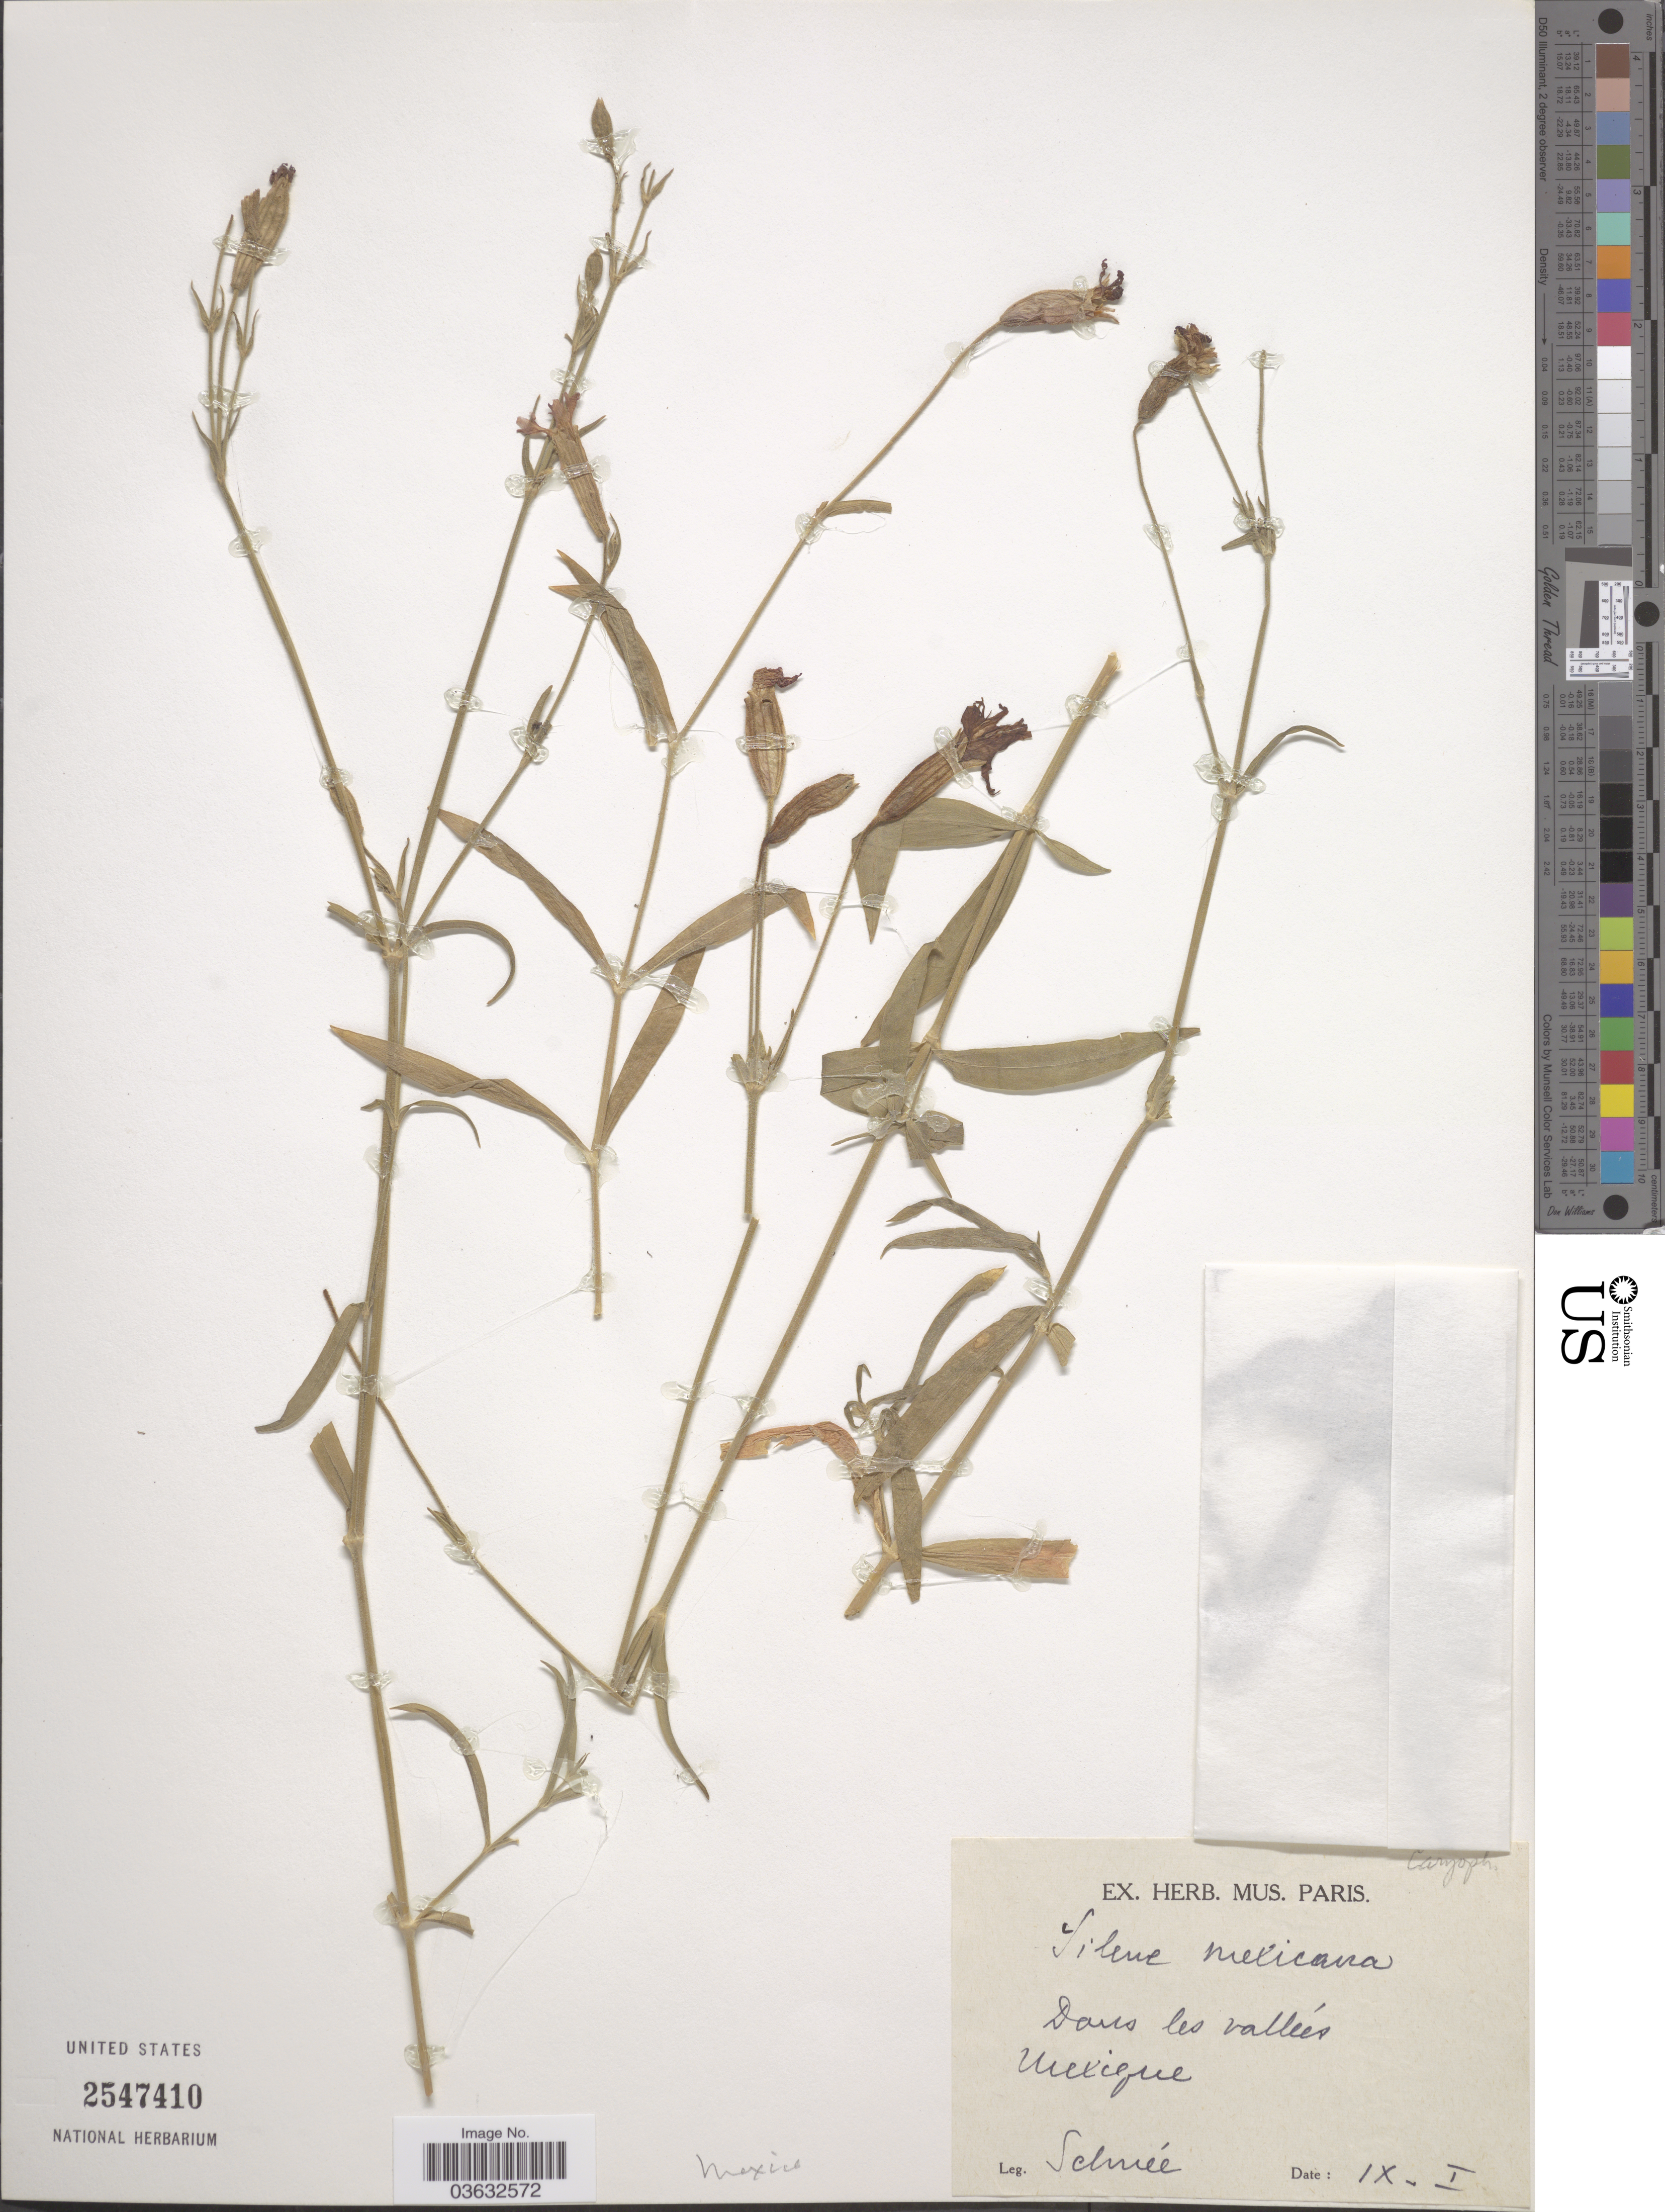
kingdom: Plantae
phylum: Tracheophyta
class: Magnoliopsida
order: Caryophyllales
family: Caryophyllaceae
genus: Silene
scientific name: Silene mexicana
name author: Moc. & Sessé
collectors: -- Schnée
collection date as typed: Transcribed d/m/y: /9/1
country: Mexico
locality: Dans les vallées. Mexique.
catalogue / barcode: US 2547410